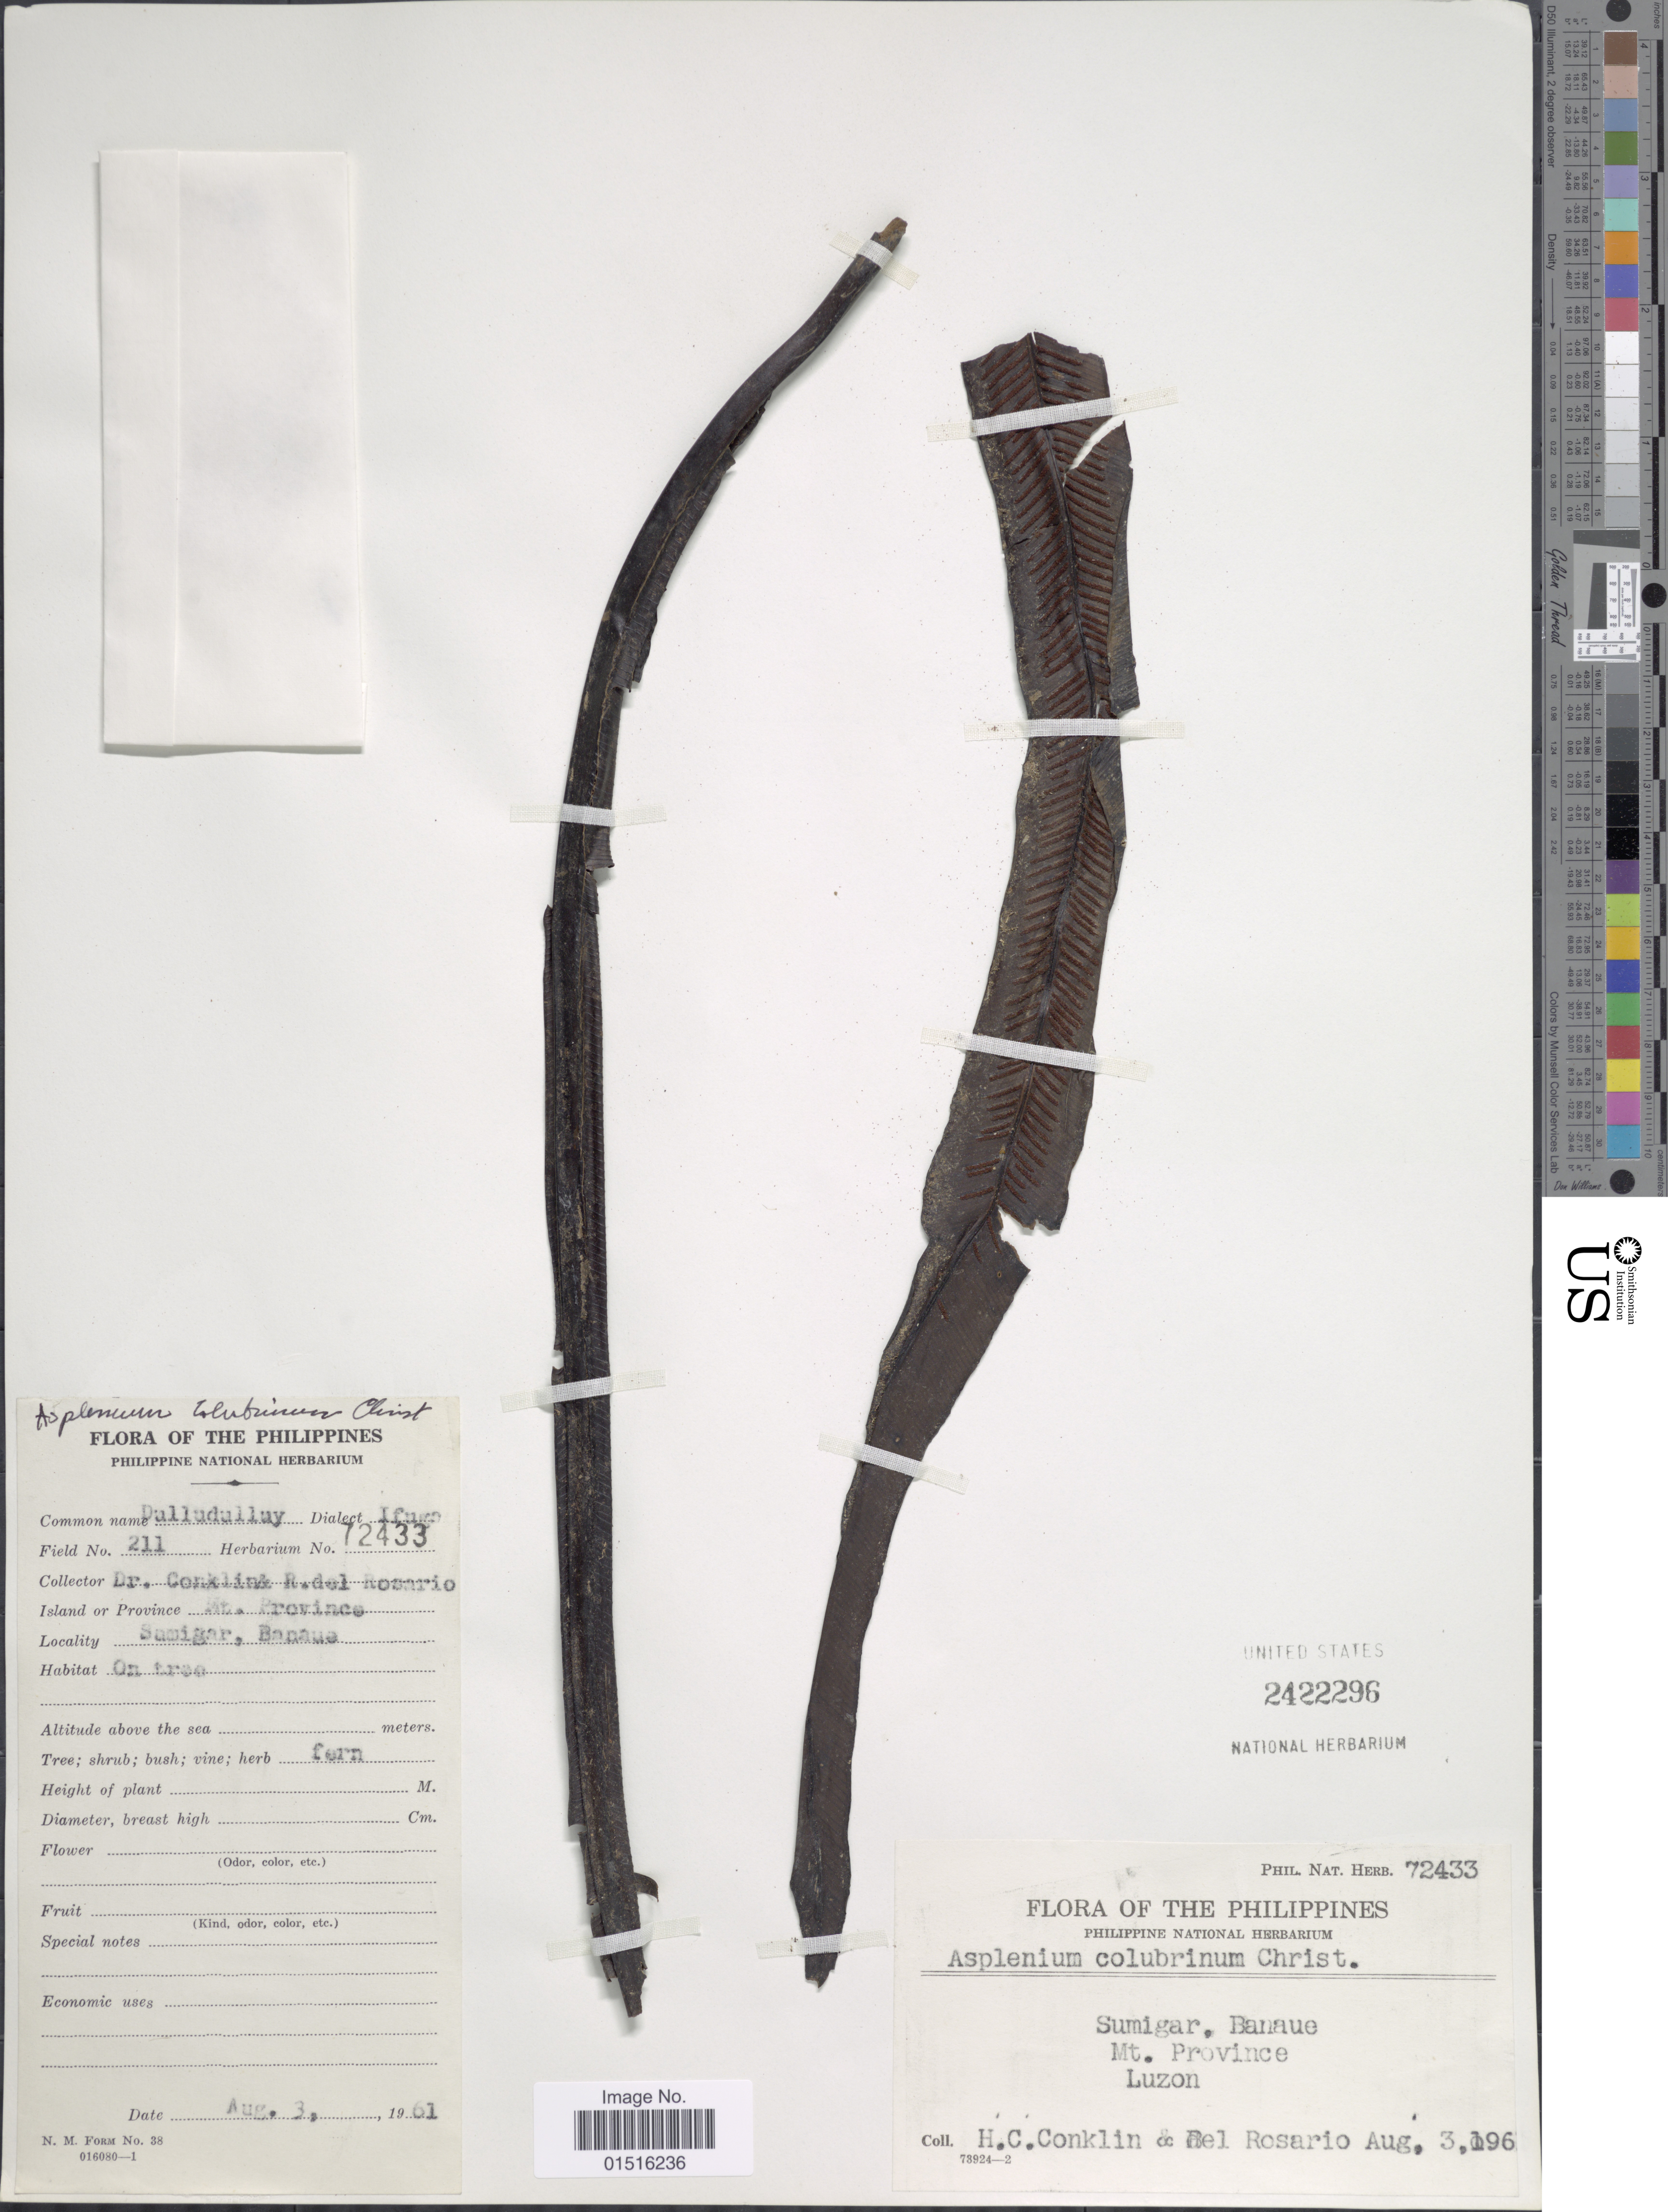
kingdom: Plantae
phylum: Tracheophyta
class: Polypodiopsida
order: Polypodiales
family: Aspleniaceae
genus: Asplenium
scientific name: Asplenium colubrinum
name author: Christ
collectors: H. Conklin & Del Rosario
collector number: Phil. Nat. Herb. 72433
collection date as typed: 196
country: Philippines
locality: Sumigar, Banaue, Mt. Province, Luzon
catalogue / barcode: US 2422296